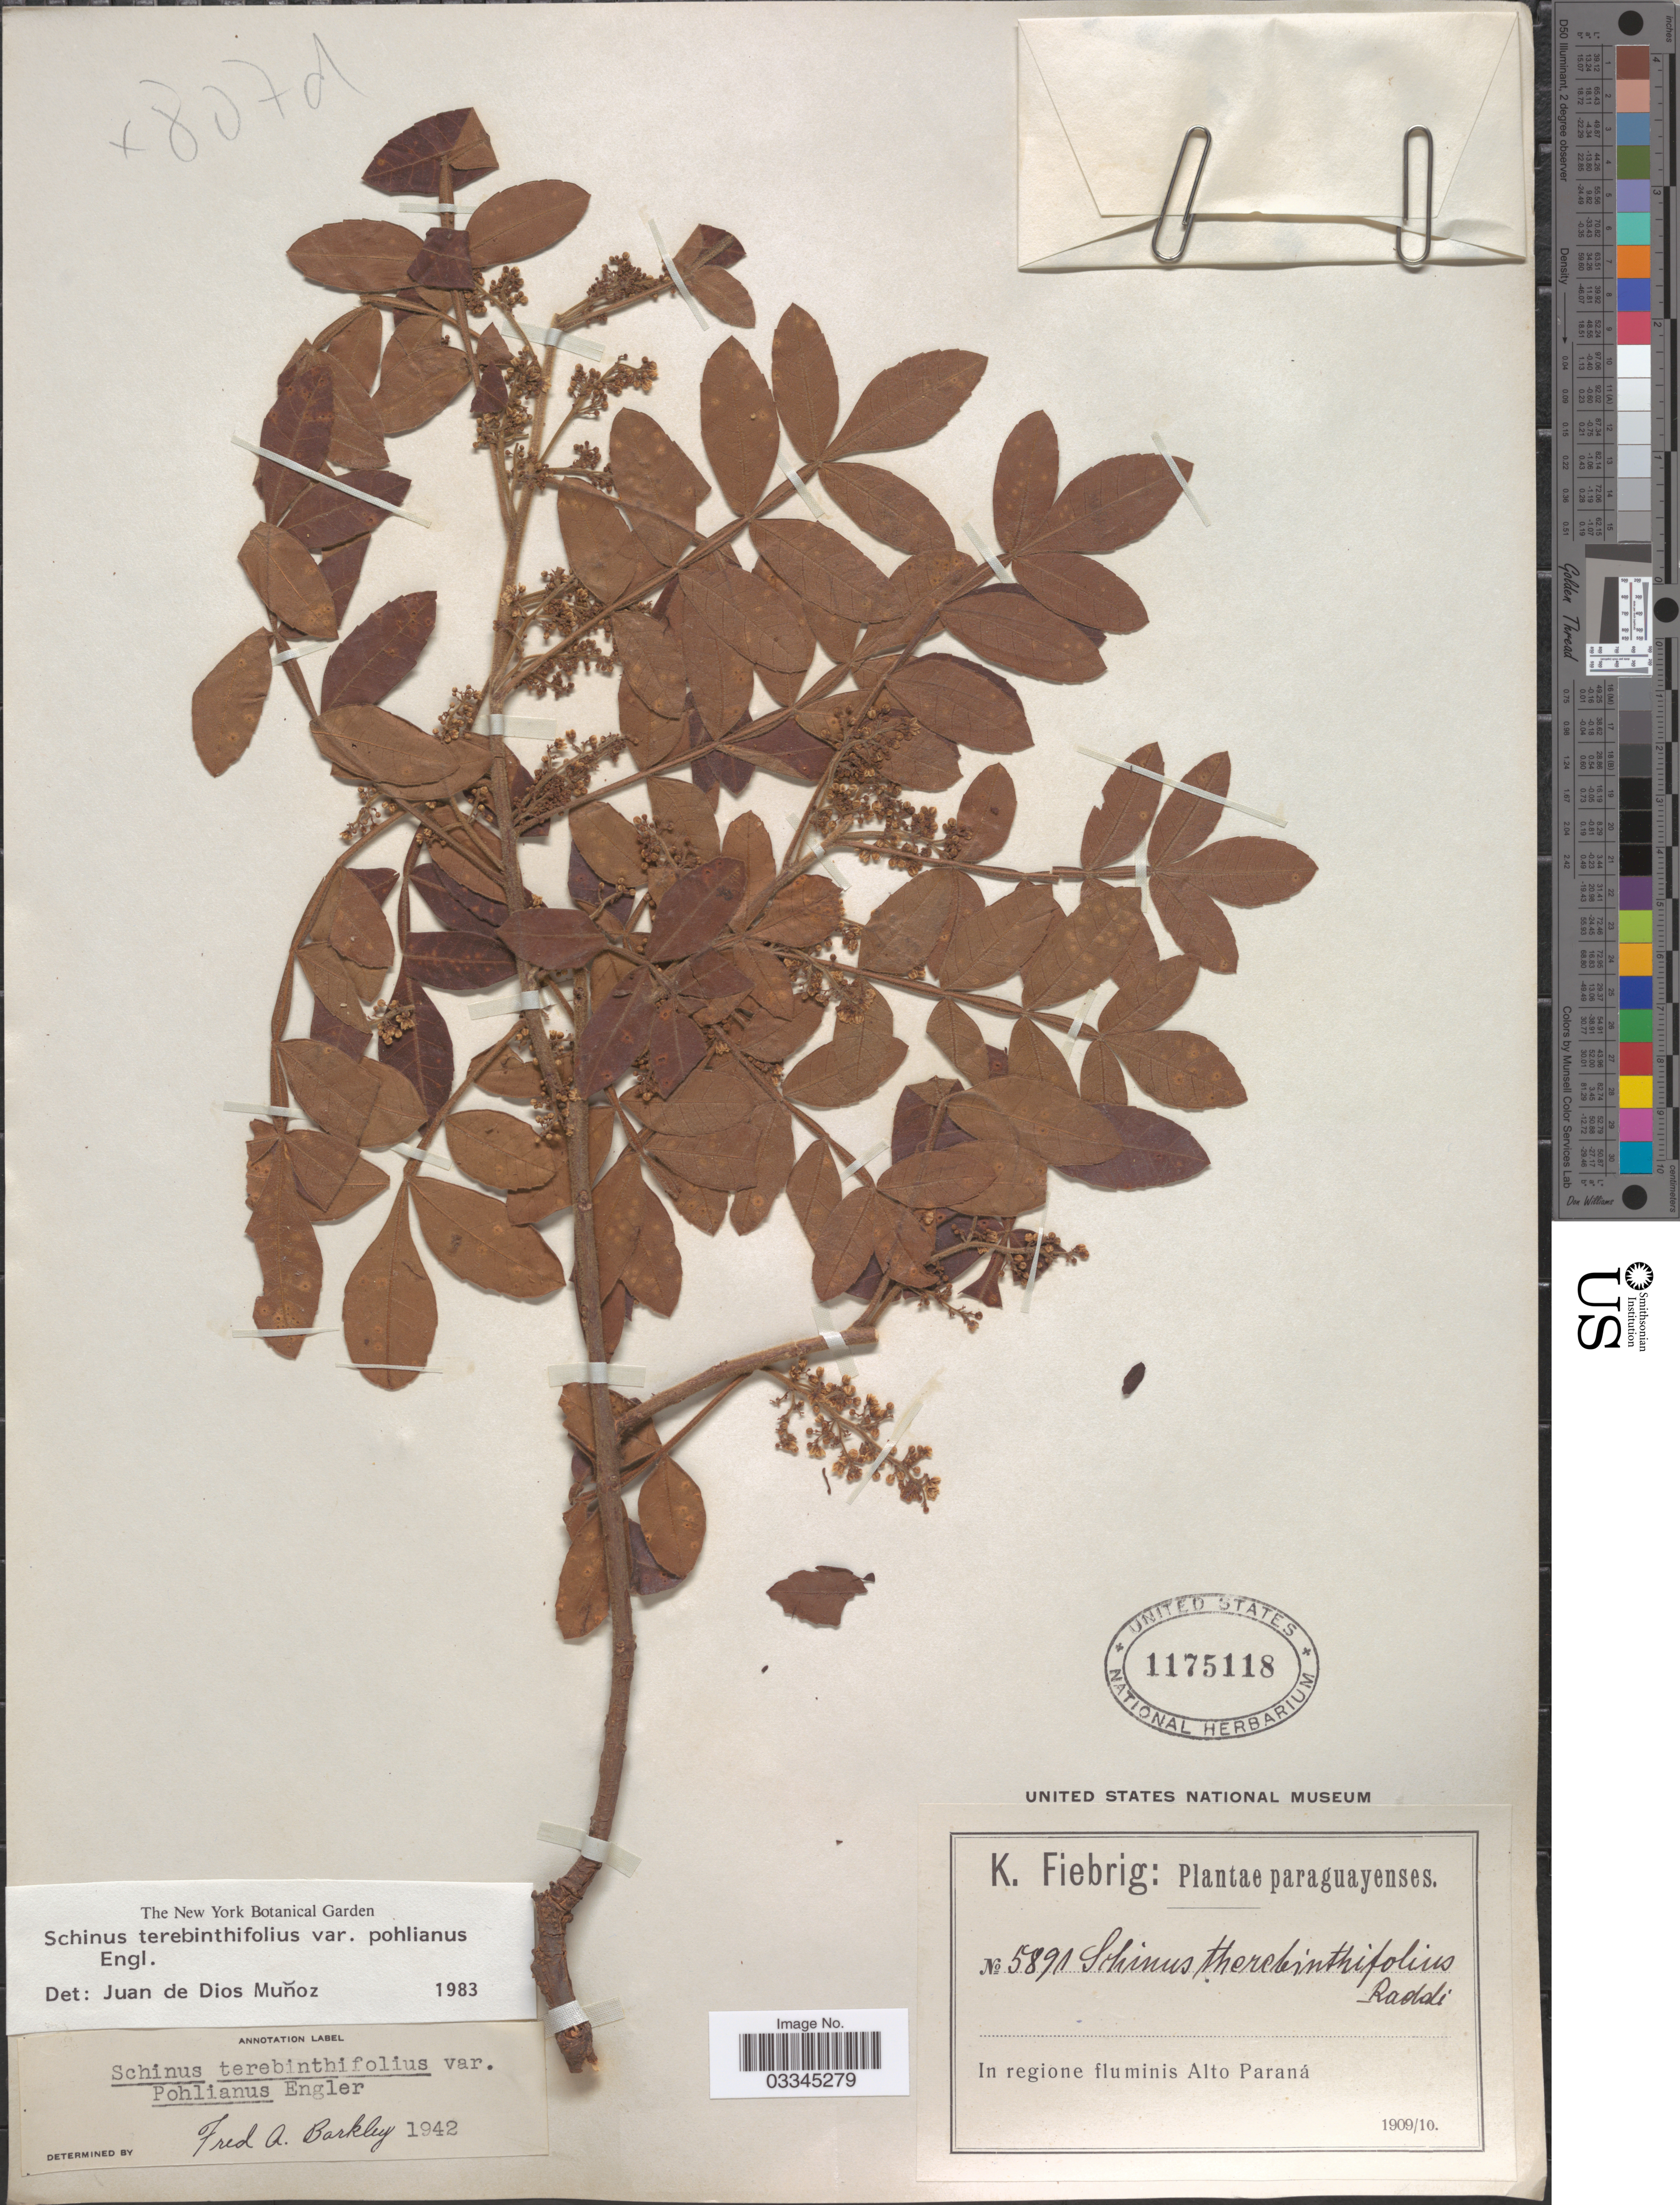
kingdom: Plantae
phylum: Tracheophyta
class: Magnoliopsida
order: Sapindales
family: Anacardiaceae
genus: Schinus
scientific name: Schinus terebinthifolia var. pohlianus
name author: Engl.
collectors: K. Fiebrig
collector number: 5891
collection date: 1909/1910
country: Paraguay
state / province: Alto Parana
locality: In regione fluminis Alto Paraná.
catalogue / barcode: US 1175118